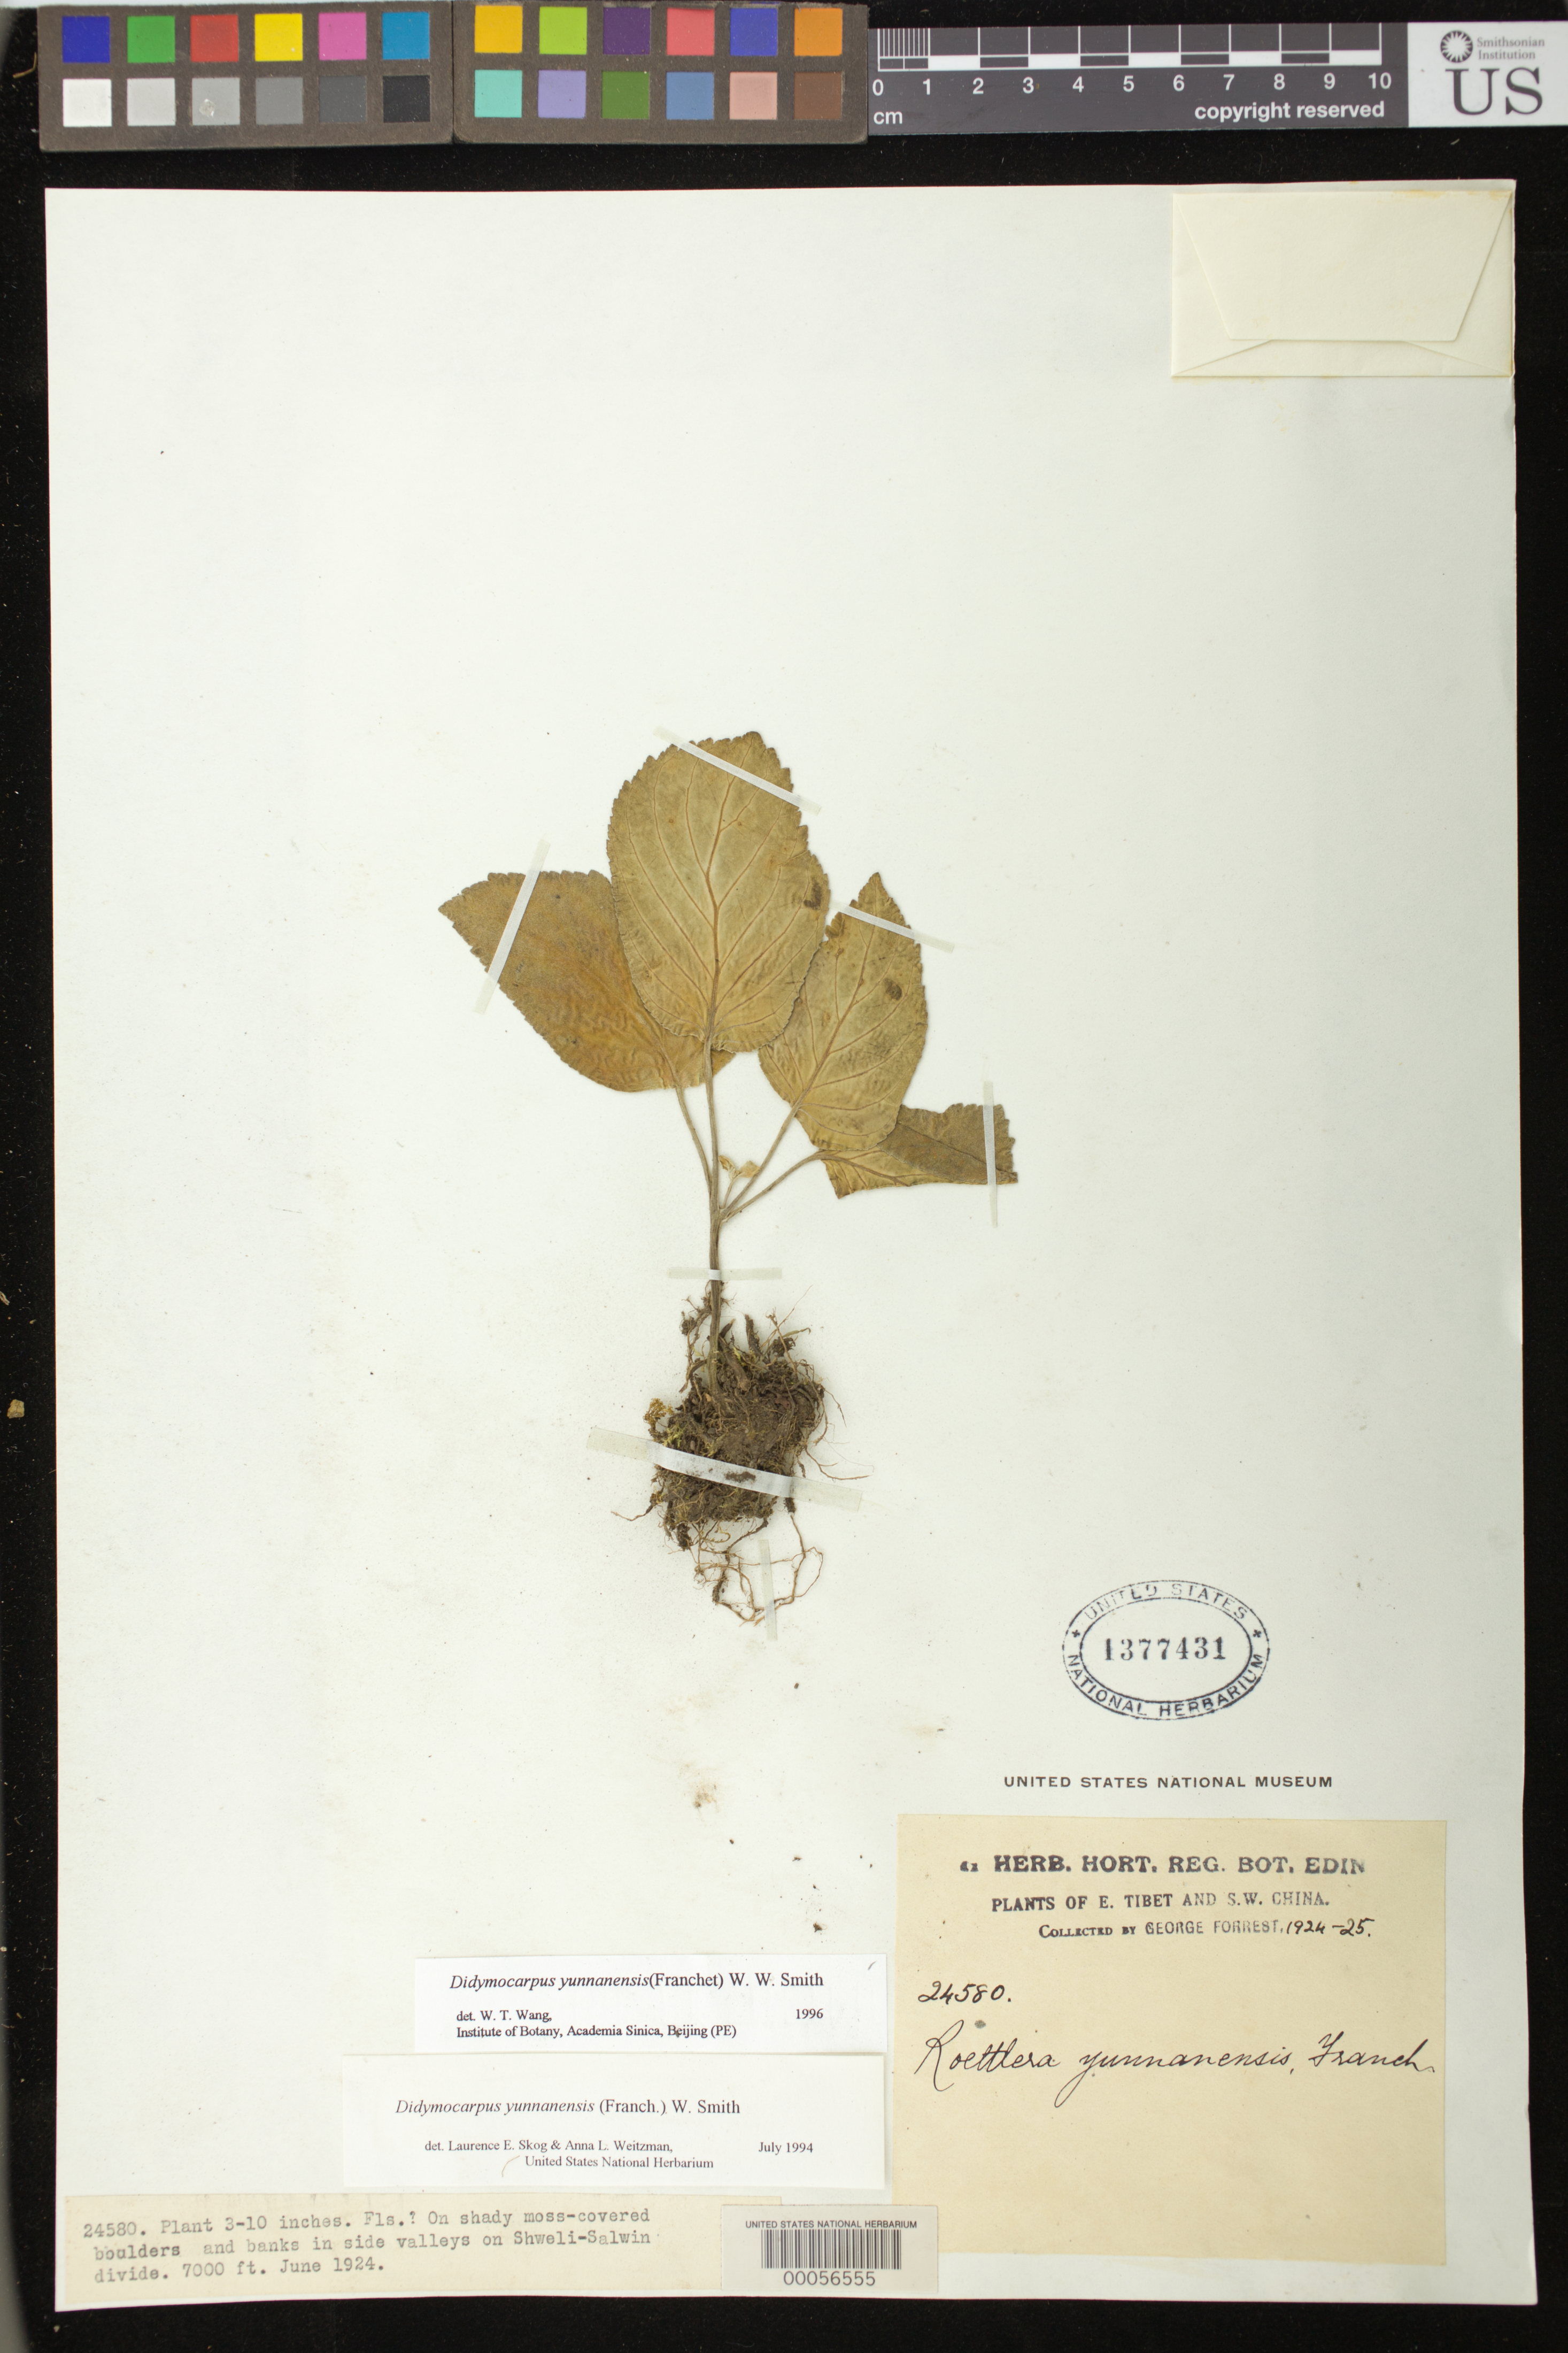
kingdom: Plantae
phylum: Tracheophyta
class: Magnoliopsida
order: Lamiales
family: Gesneriaceae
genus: Didymocarpus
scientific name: Didymocarpus yunnanensis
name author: (Franch.) W.W. Sm.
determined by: Weitzman, A. L.; Skog, L. E.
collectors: G. Forrest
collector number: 24580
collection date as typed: Jun 1924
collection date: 1924-06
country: China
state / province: Yunnan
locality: Side valleys on Shweli-Salwin divide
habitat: Shady moss-covered boulders and banks in side valley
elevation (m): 2134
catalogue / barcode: US 1377431